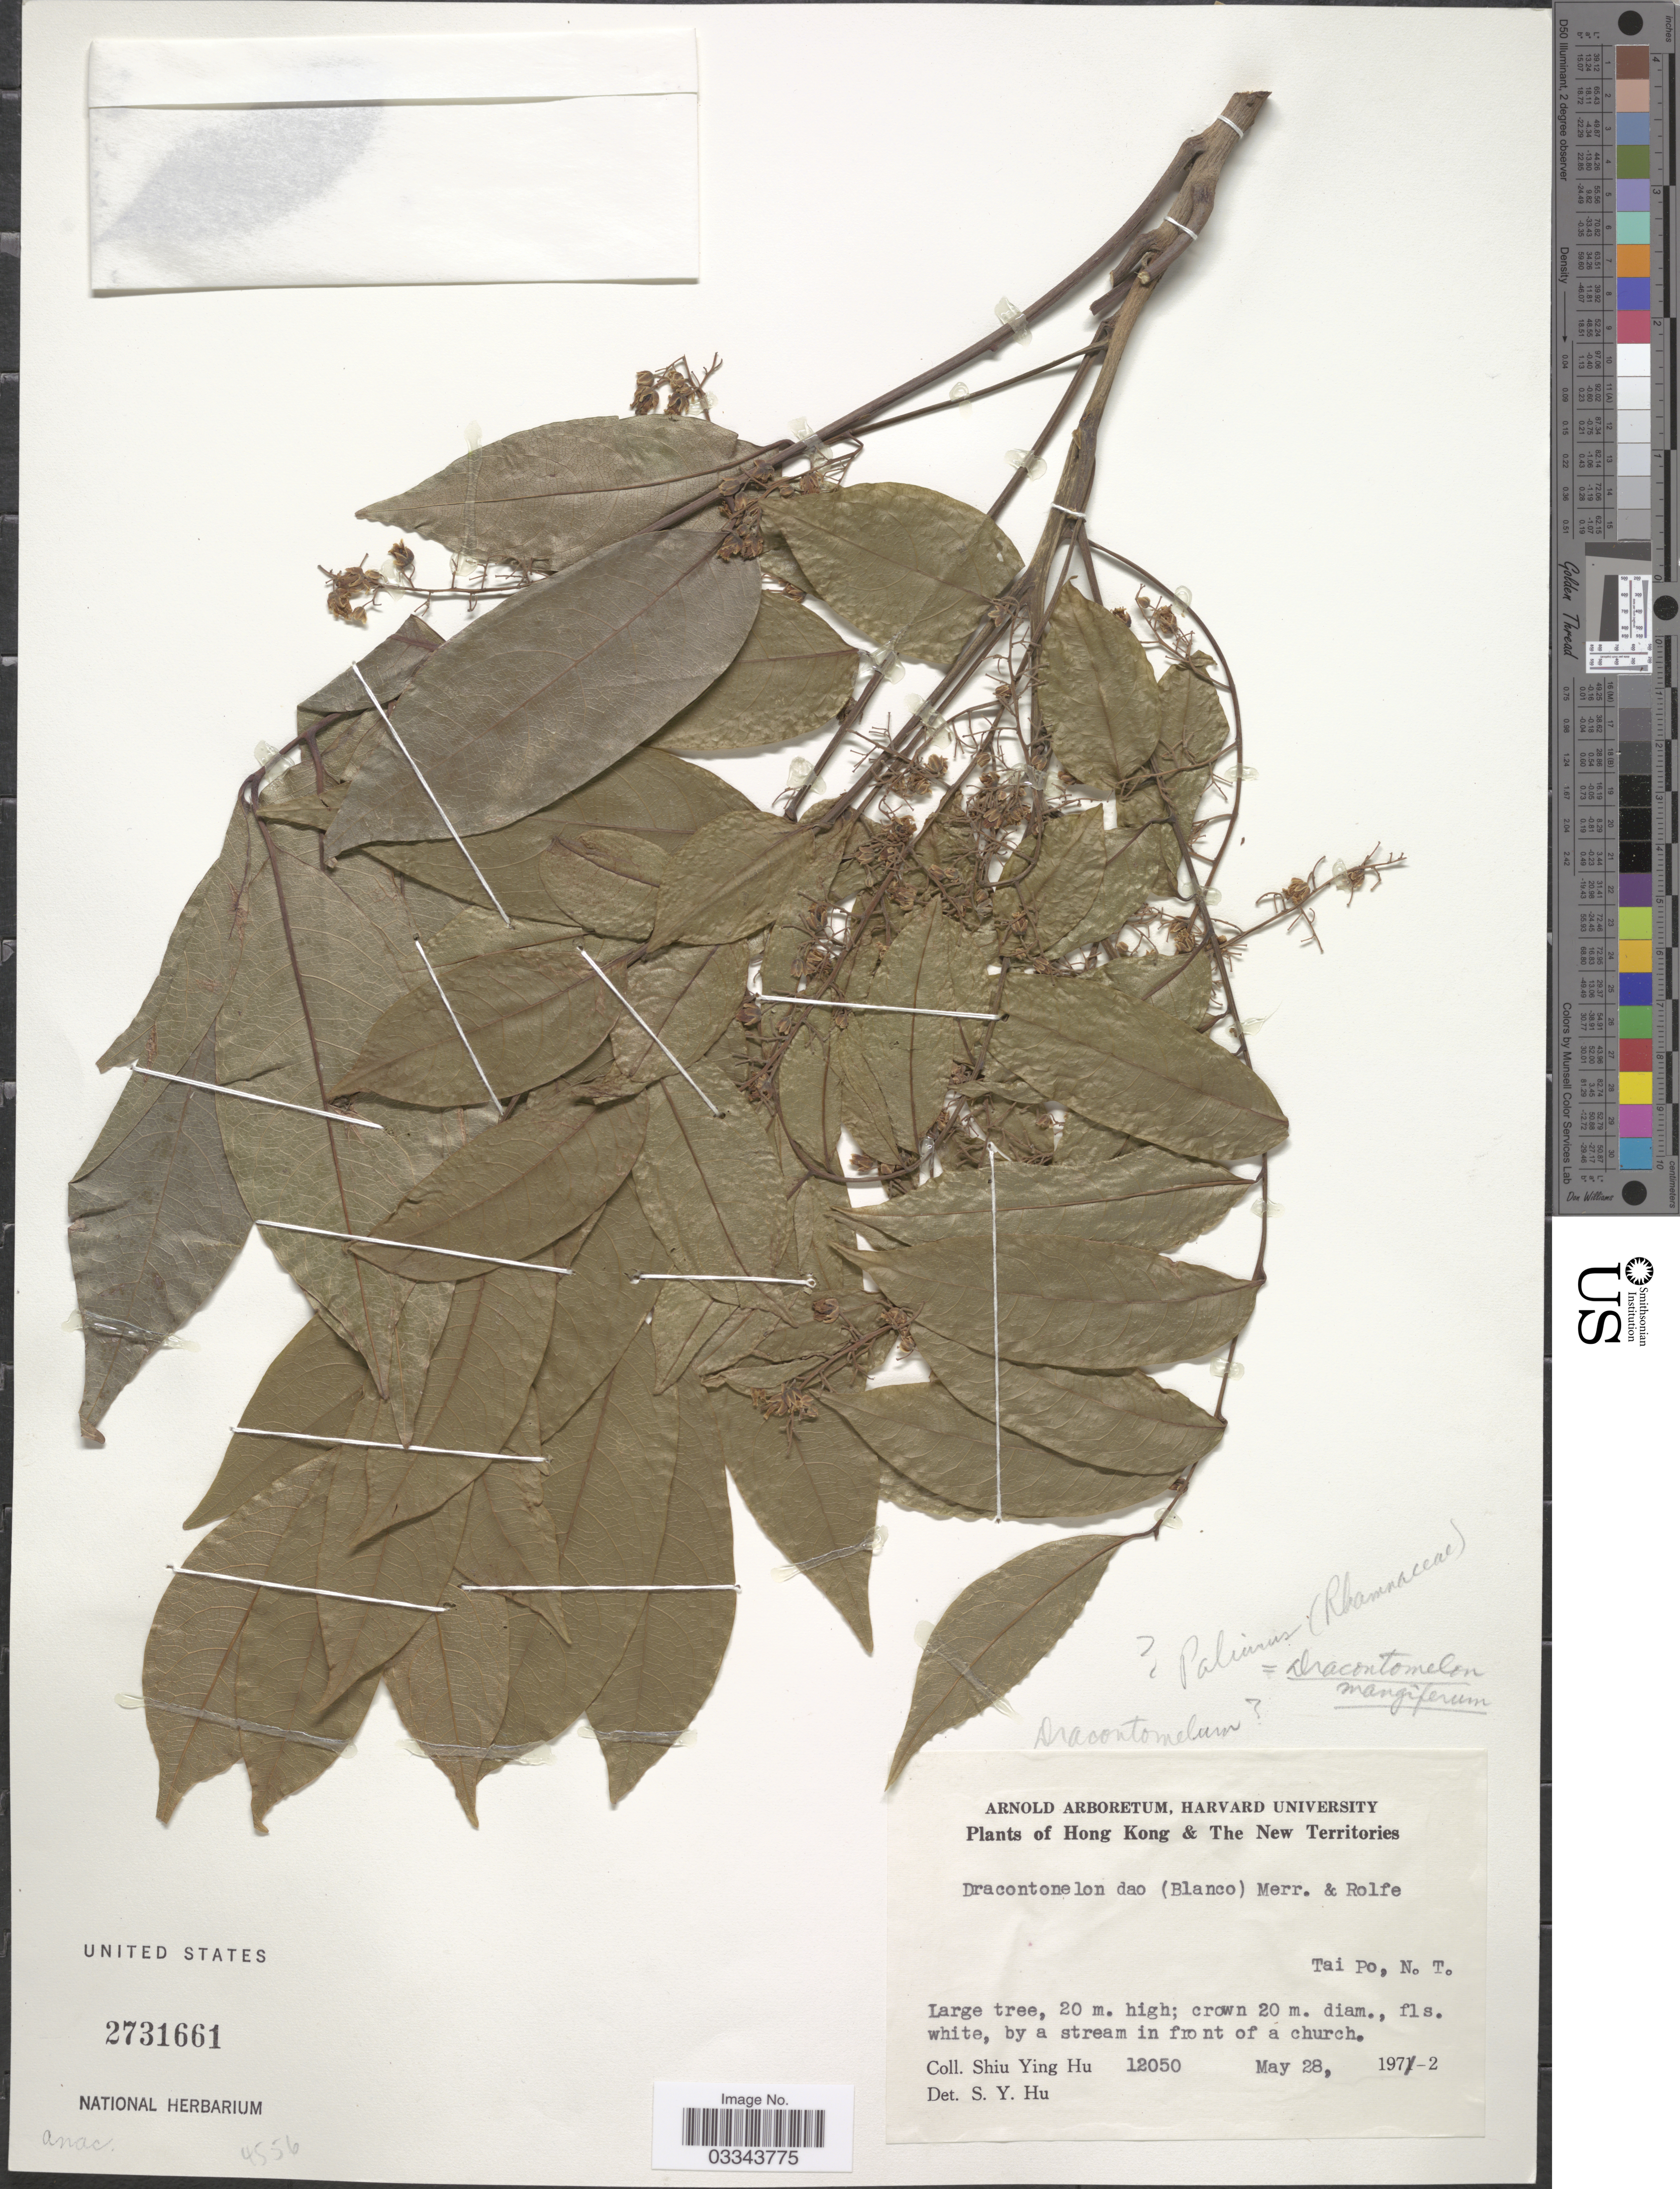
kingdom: Plantae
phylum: Tracheophyta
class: Magnoliopsida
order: Sapindales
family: Anacardiaceae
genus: Dracontomelon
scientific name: Dracontomelon mangiferum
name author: Blume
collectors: S. Y. Hu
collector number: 12050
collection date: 1972-05-28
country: China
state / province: Hong Kong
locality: Hong kong & The New Territories. Tai Po, N. T.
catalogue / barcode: US 2731661